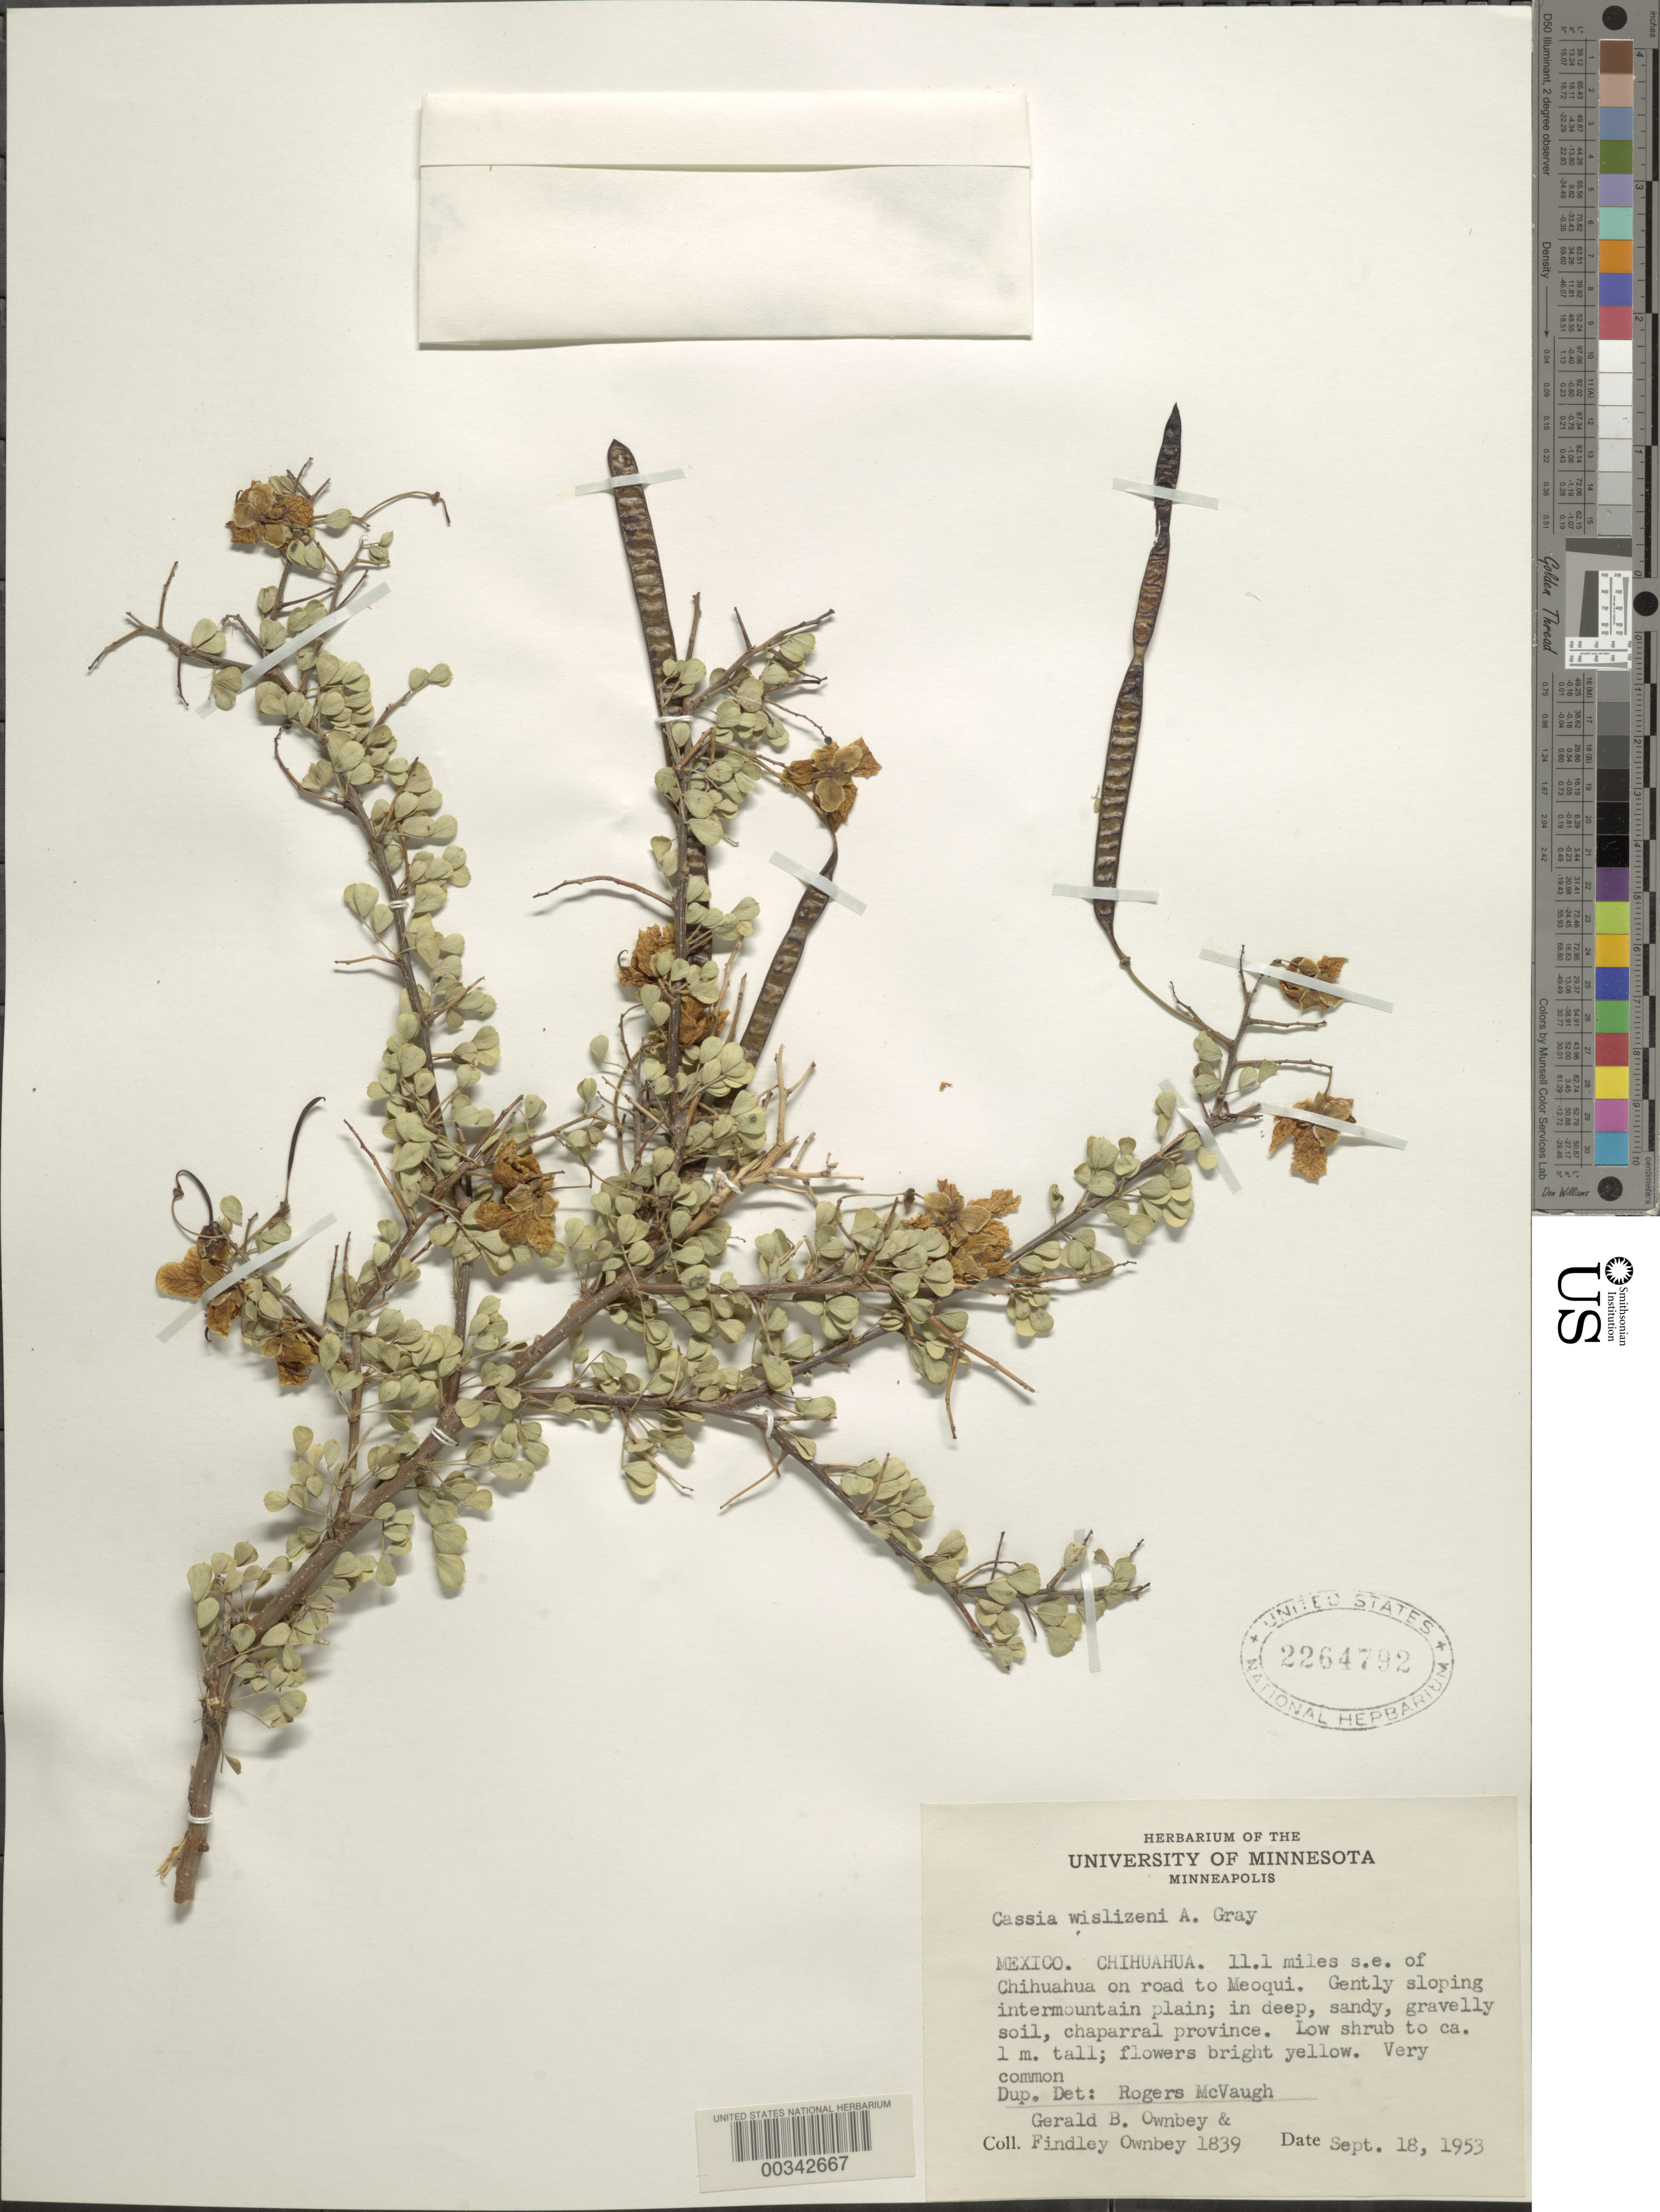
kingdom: Plantae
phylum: Tracheophyta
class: Magnoliopsida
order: Fabales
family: Fabaceae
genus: Senna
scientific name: Senna wislizeni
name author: (A. Gray) H.S. Irwin & Barneby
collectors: G. B. Ownbey & F. Ownbey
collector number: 1839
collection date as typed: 18 Sep 1953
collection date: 1953-09-18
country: Mexico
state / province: Chihuahua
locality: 11.1 mi SE of Chihuahua on road to Meoqui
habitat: Gently sloping intermt plain; deep, sandy, gravelly soil, chaparral prov.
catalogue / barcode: US 2264792